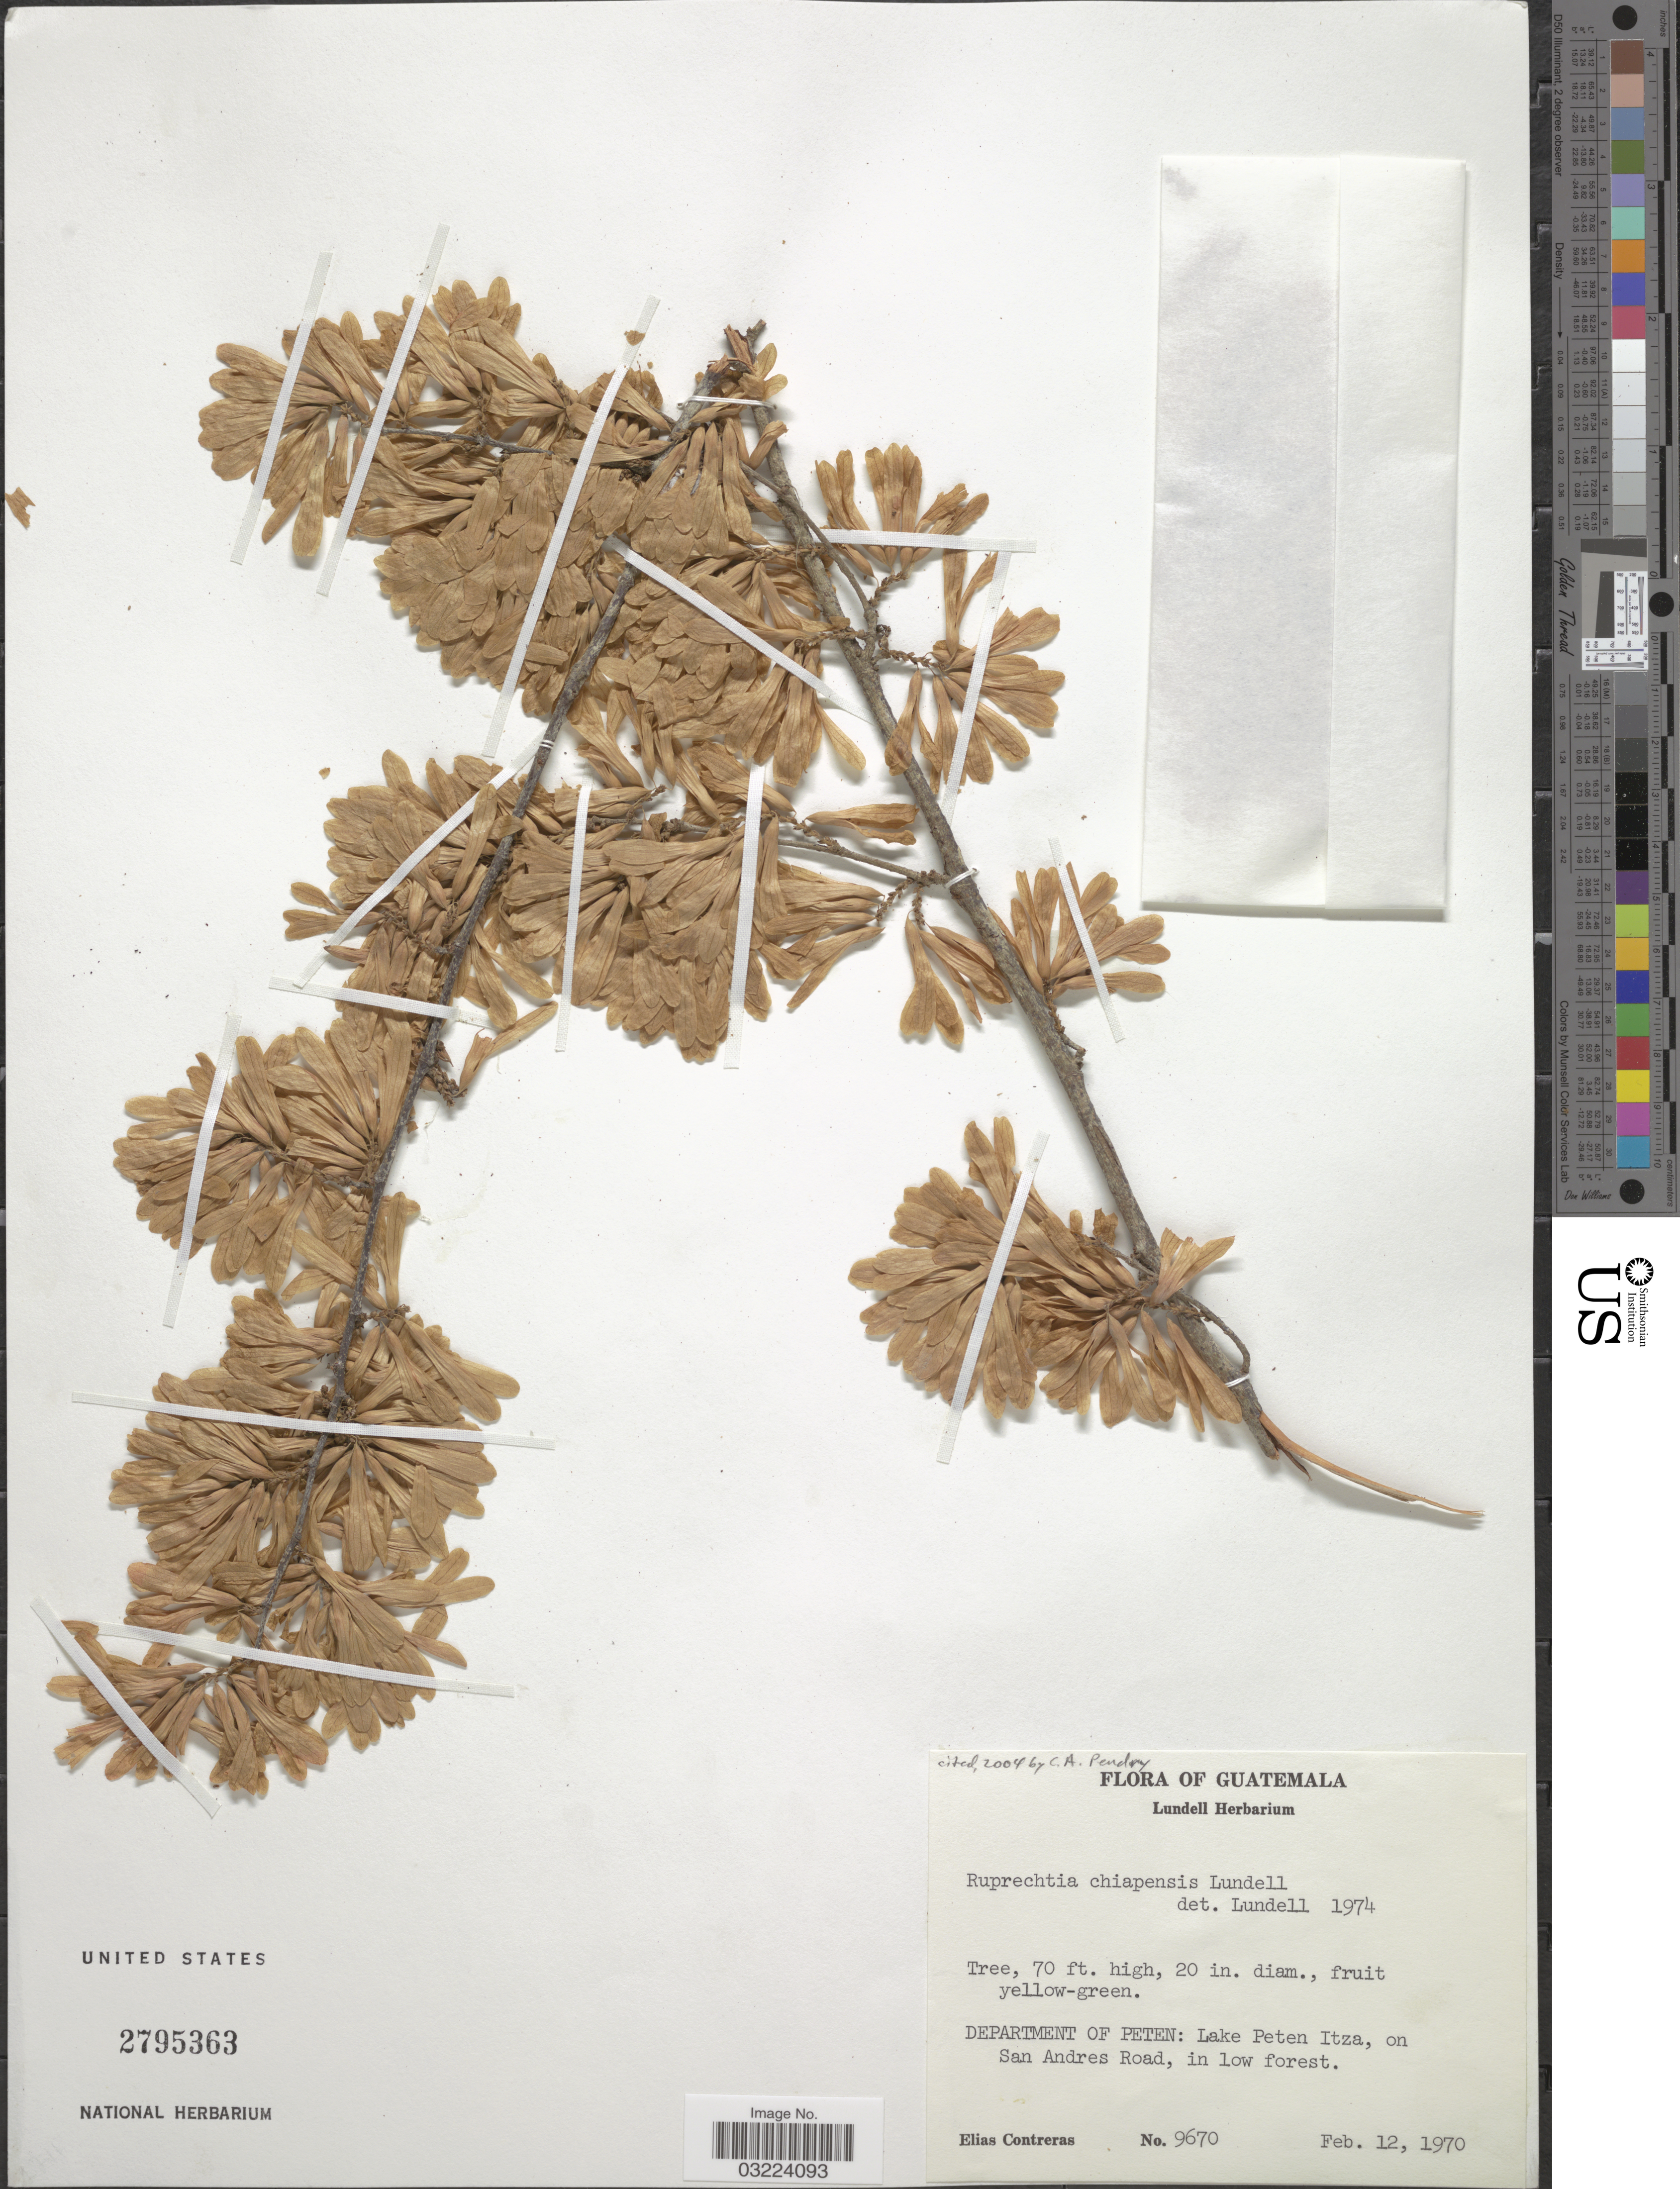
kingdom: Plantae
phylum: Tracheophyta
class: Magnoliopsida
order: Caryophyllales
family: Polygonaceae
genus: Ruprechtia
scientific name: Ruprechtia chiapensis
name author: Lundell ex Standl. & Steyerm.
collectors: E. Contreras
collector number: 9670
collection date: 1970-02-12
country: Guatemala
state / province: El Petén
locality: Department of Peten: Lake Peten Itza, on San Andres Road, in low forest.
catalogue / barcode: US 2795363